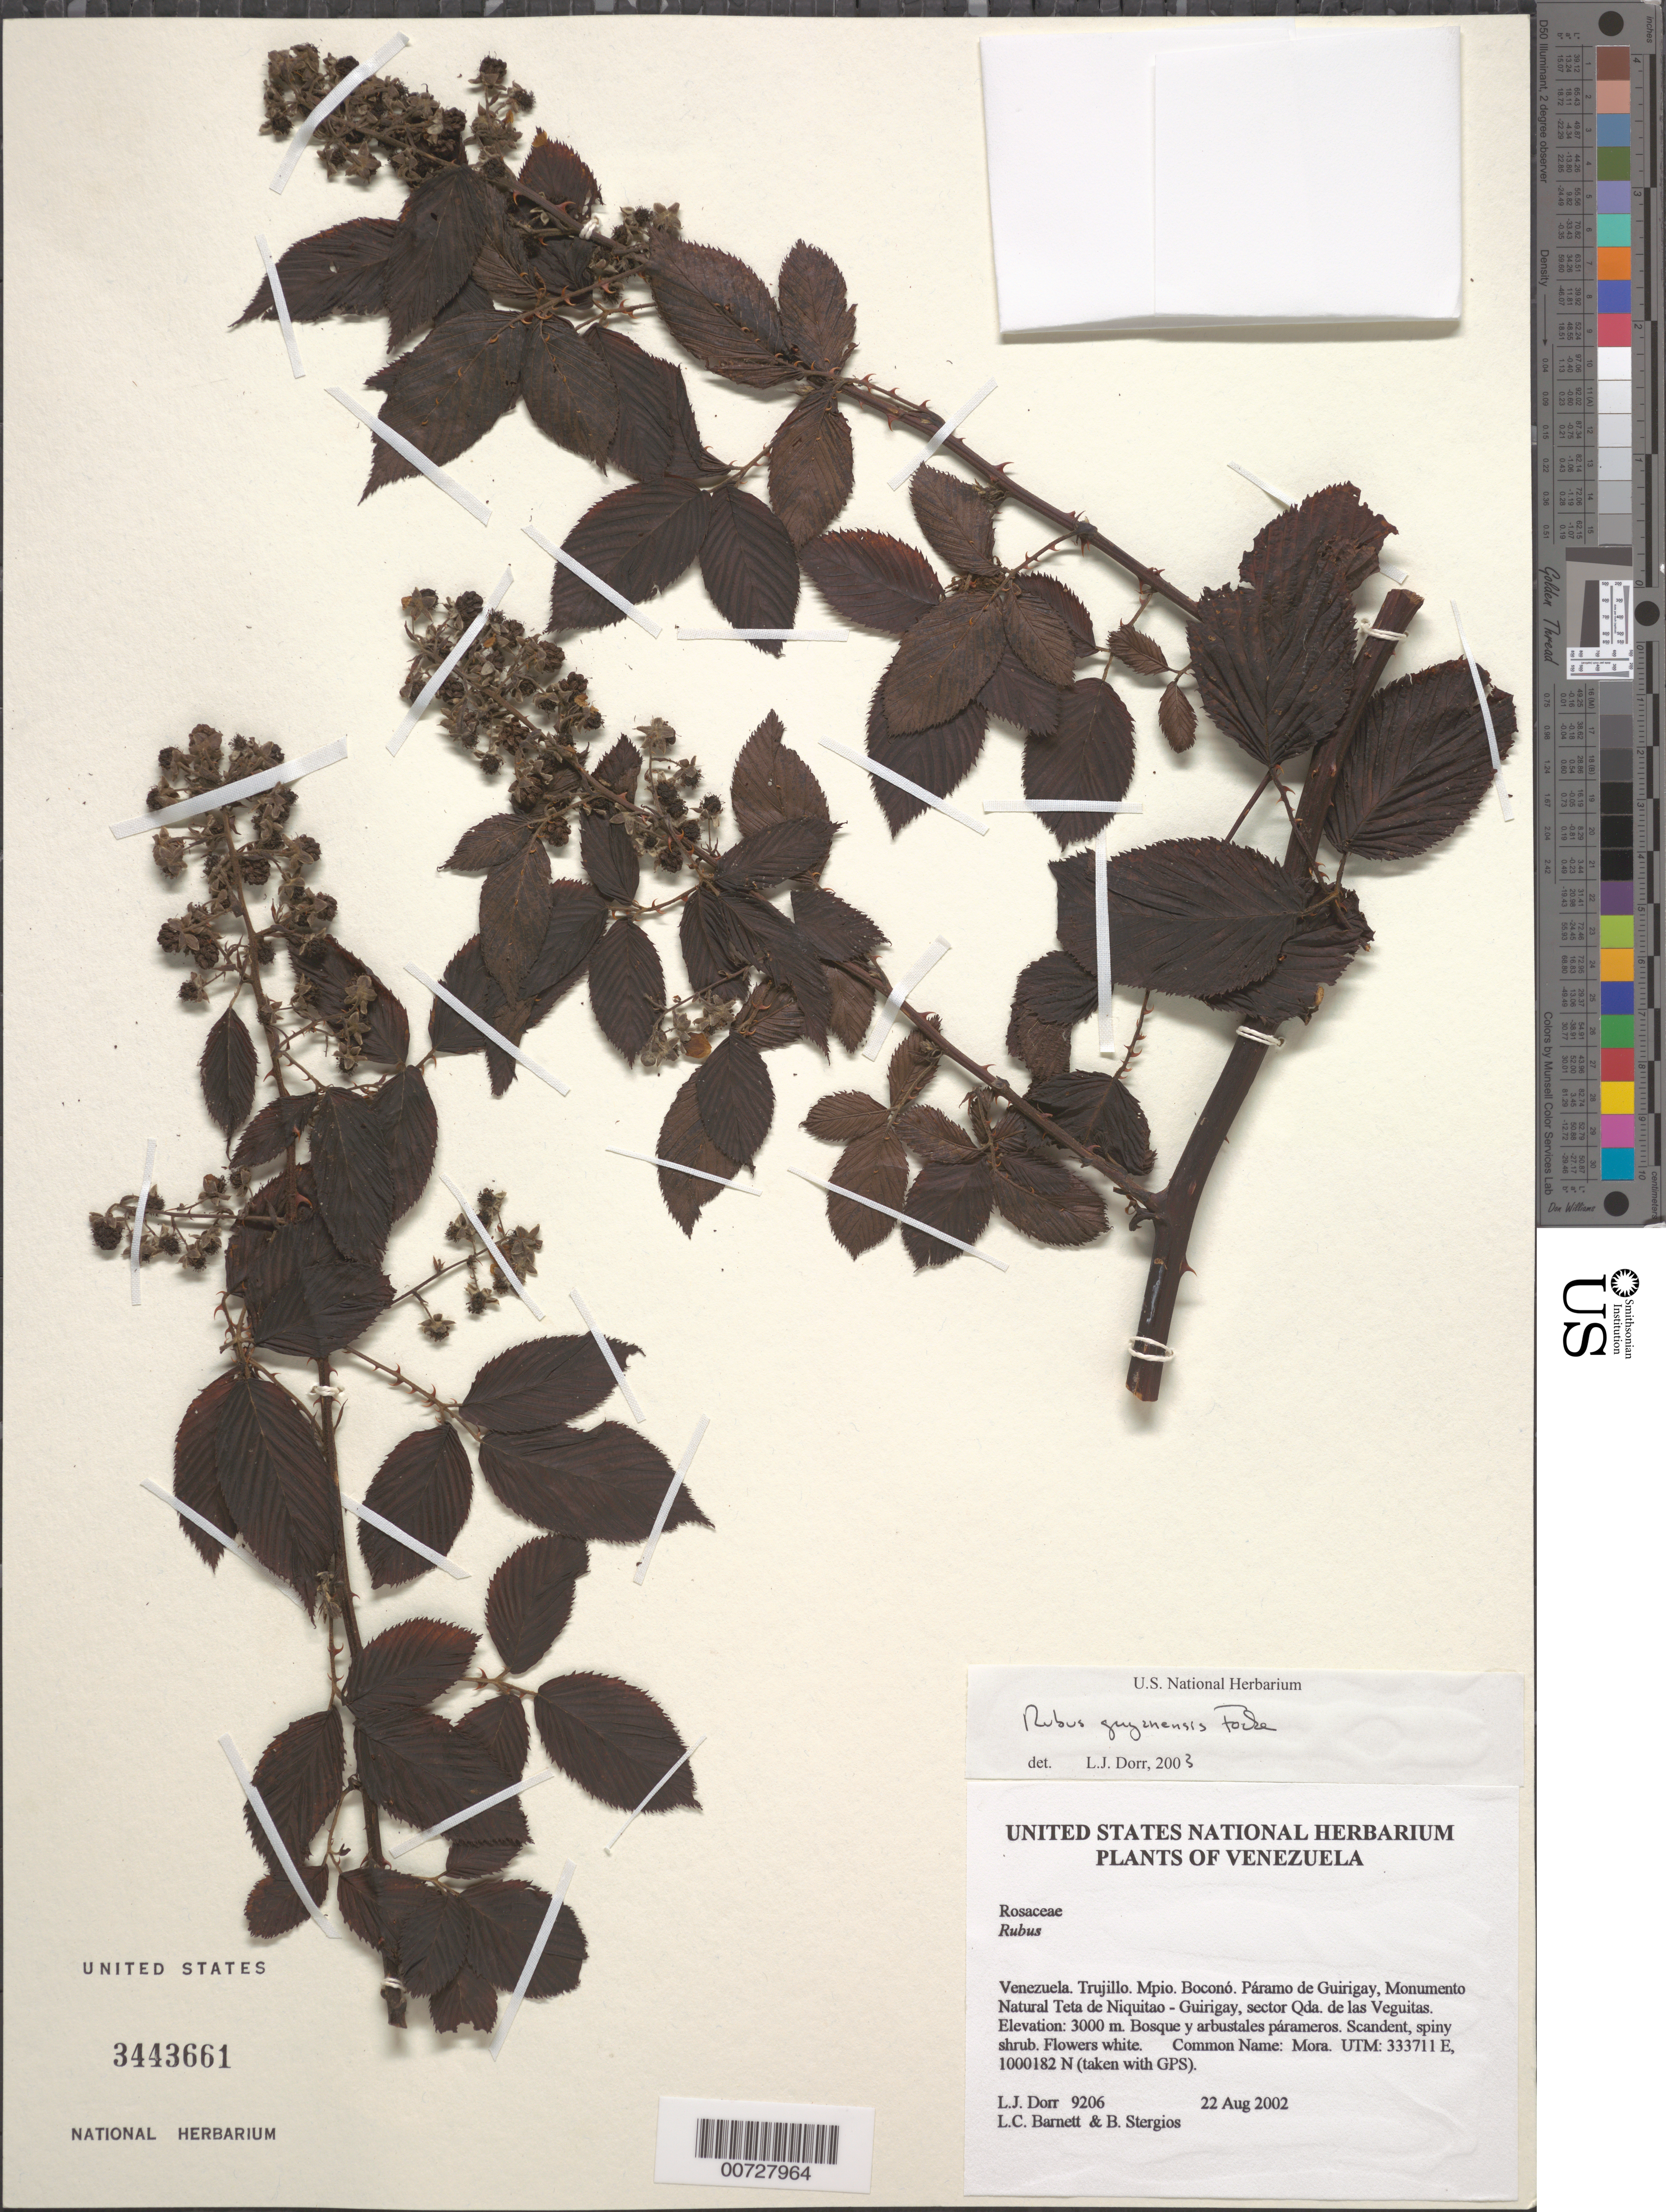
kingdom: Plantae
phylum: Tracheophyta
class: Magnoliopsida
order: Rosales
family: Rosaceae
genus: Rubus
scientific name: Rubus guyanensis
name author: Focke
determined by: Dorr, L. J., (BOT), Smithsonian Institution - National Museum of Natural History (UNITED STATES)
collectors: L. J. Dorr, L. C. Barnett & B. G. Stergios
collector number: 9206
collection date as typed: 22 Aug 2002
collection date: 2002-08-22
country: Venezuela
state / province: Trujillo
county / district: Boconó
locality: Páramo de Guirigay, Monumento Natural Teta de Niquitao - Guirigay, sector Las Veguitas.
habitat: Bosque y arbustales párameros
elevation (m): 3000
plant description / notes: Common name: Mora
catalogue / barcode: US 3443661